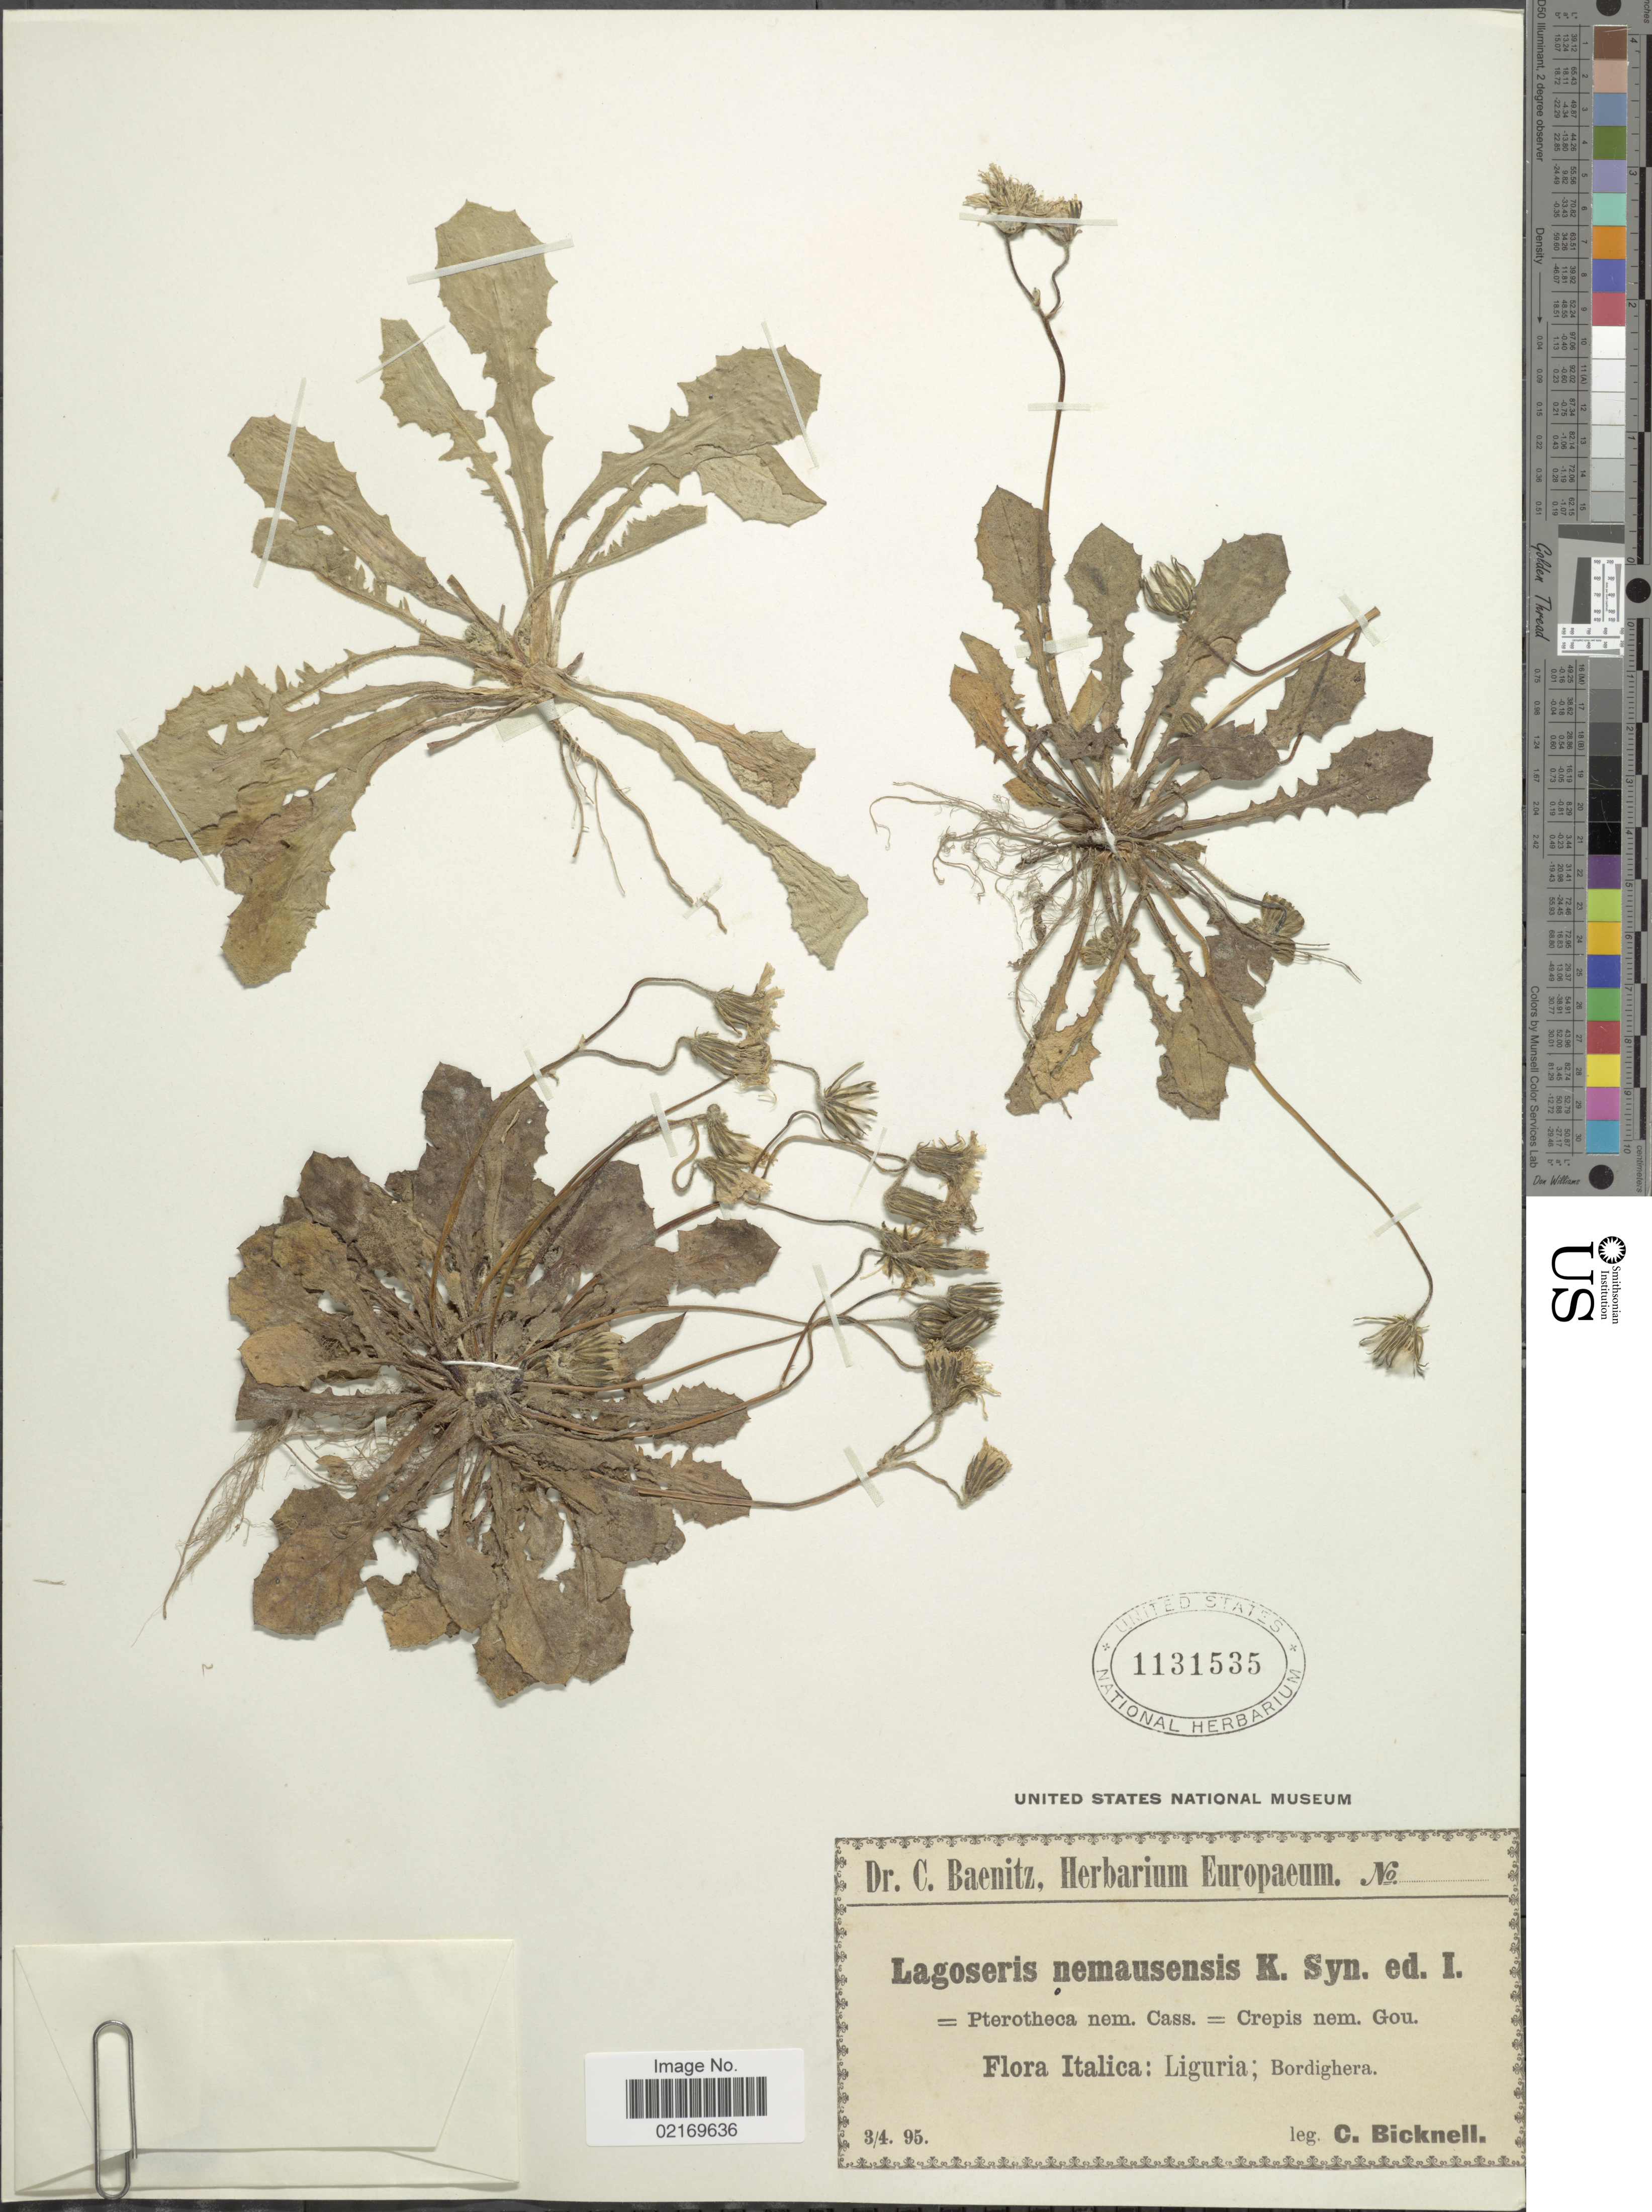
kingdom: Plantae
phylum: Tracheophyta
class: Magnoliopsida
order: Asterales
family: Asteraceae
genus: Crepis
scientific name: Crepis sancta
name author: (L.) Bornm.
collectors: C. Bicknell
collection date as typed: Transcribed d/m/y: 3/4/95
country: Italy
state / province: Liguria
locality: Bordighera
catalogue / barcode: US 1131535